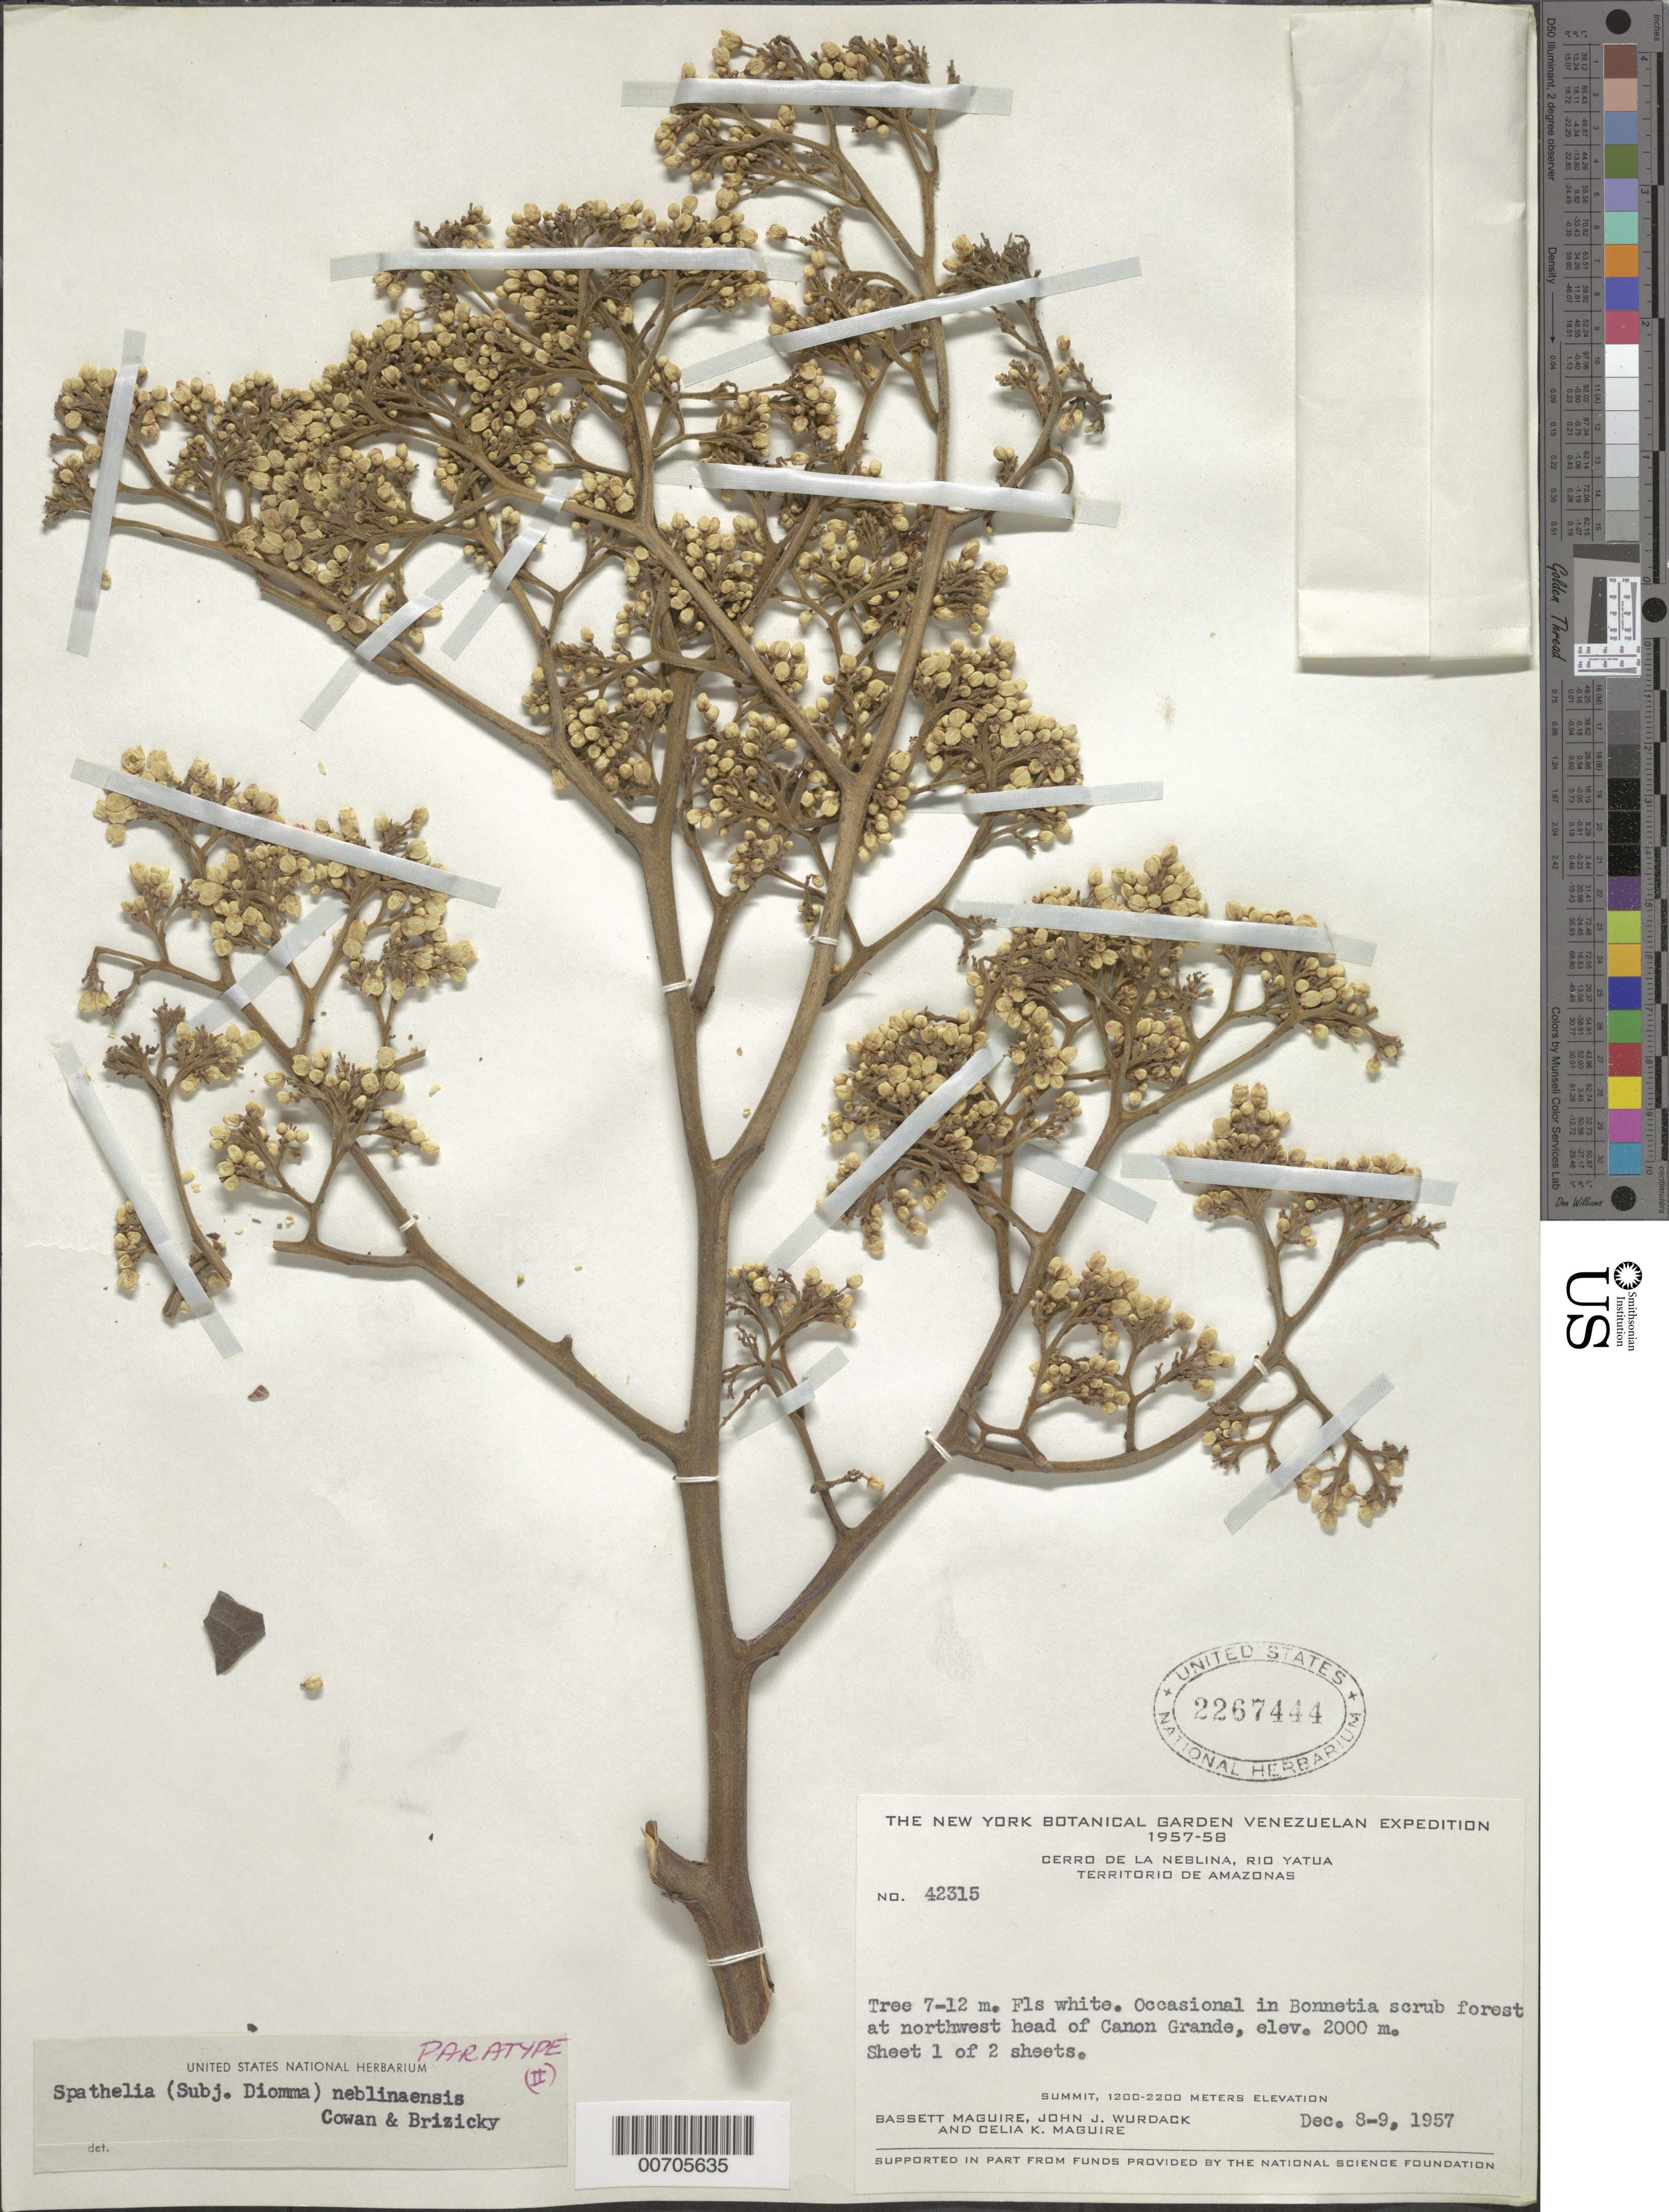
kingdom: Plantae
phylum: Tracheophyta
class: Magnoliopsida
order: Sapindales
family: Rutaceae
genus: Sohnreyia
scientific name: Sohnreyia ulei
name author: (Engl. ex Harms) Appelhans & Kessler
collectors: B. Maguire, J. J. Wurdack & C. K. Maguire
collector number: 42315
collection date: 1957-12-08/1957-12-09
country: Venezuela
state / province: Amazonas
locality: Cerro de La Neblina, Rio Yatua. territorio de Amazonas. At northwest head of Canon Grande. Summit.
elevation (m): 2000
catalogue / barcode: US 2267444